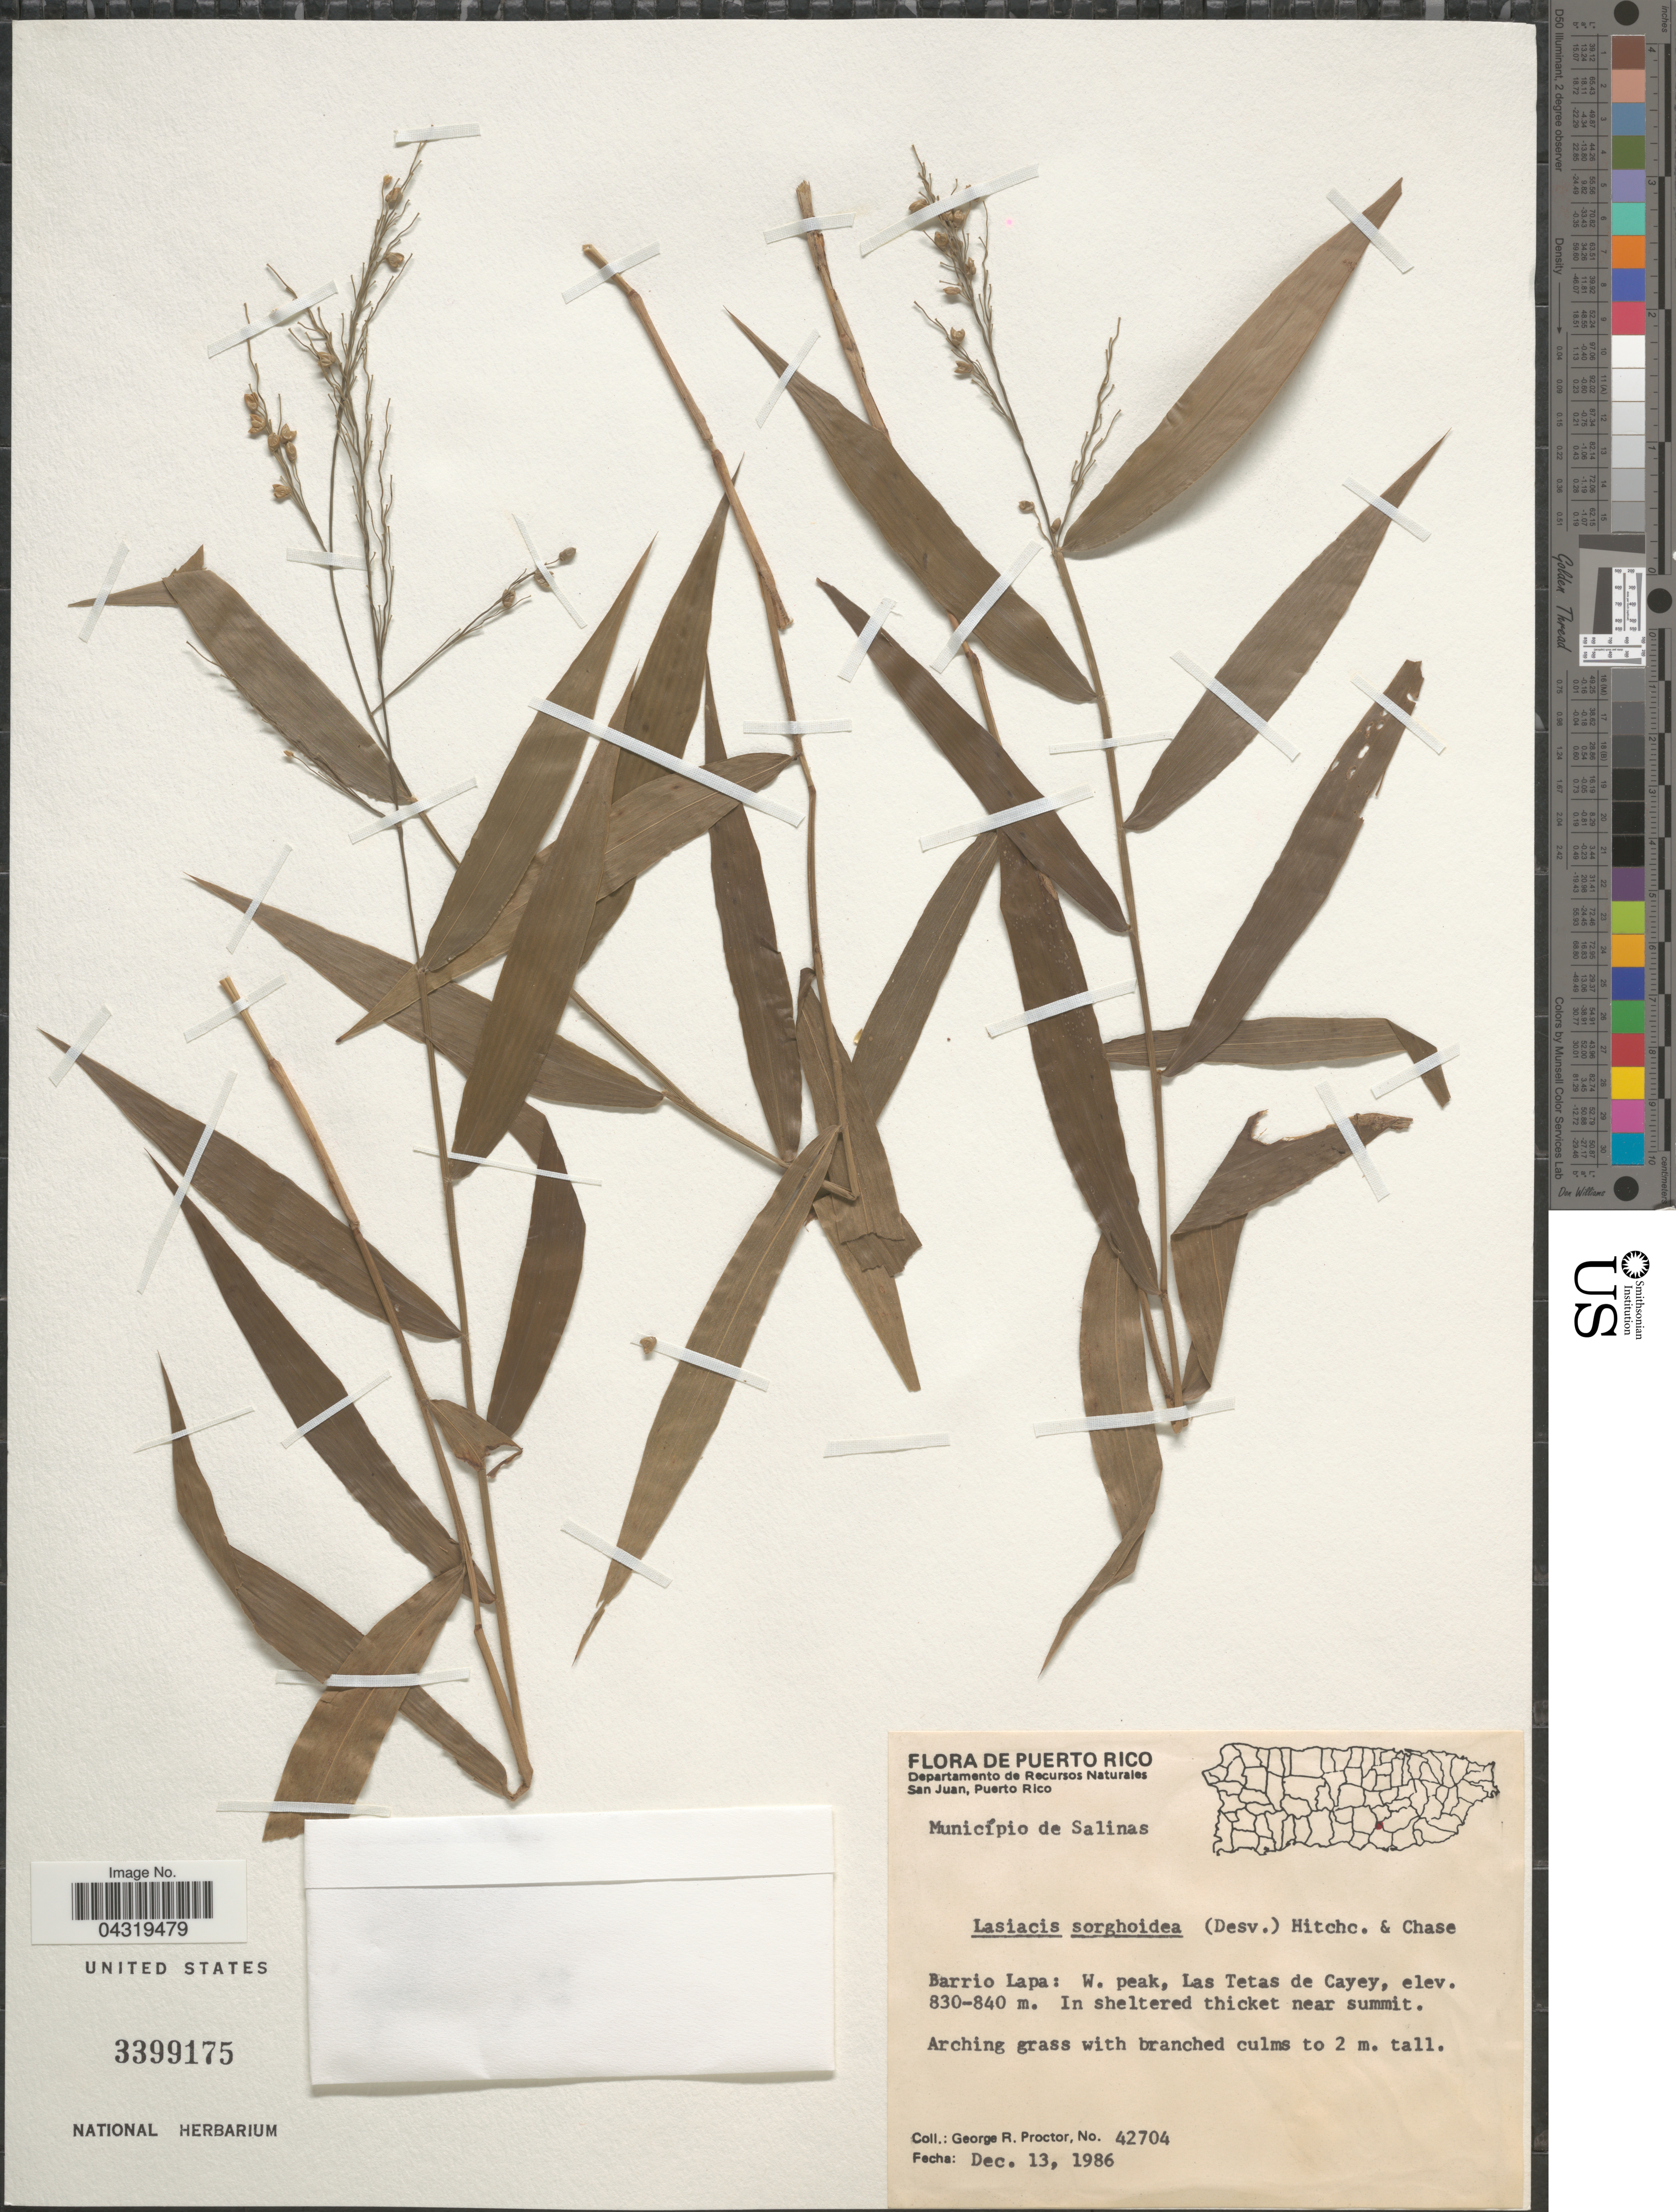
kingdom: Plantae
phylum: Tracheophyta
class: Liliopsida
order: Poales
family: Poaceae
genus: Lasiacis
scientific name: Lasiacis divaricata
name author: (L.) Hitchc.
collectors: G. R. Proctor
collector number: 42704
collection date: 1986-12-13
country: Puerto Rico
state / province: Salinas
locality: Departamento de Recursos Naturales San Juan. Município de Salinas. Barrio Lapa: W. peak, Las Tetas de Cayey. In sheltered thicket near summit.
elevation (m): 830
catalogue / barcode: US 3399175